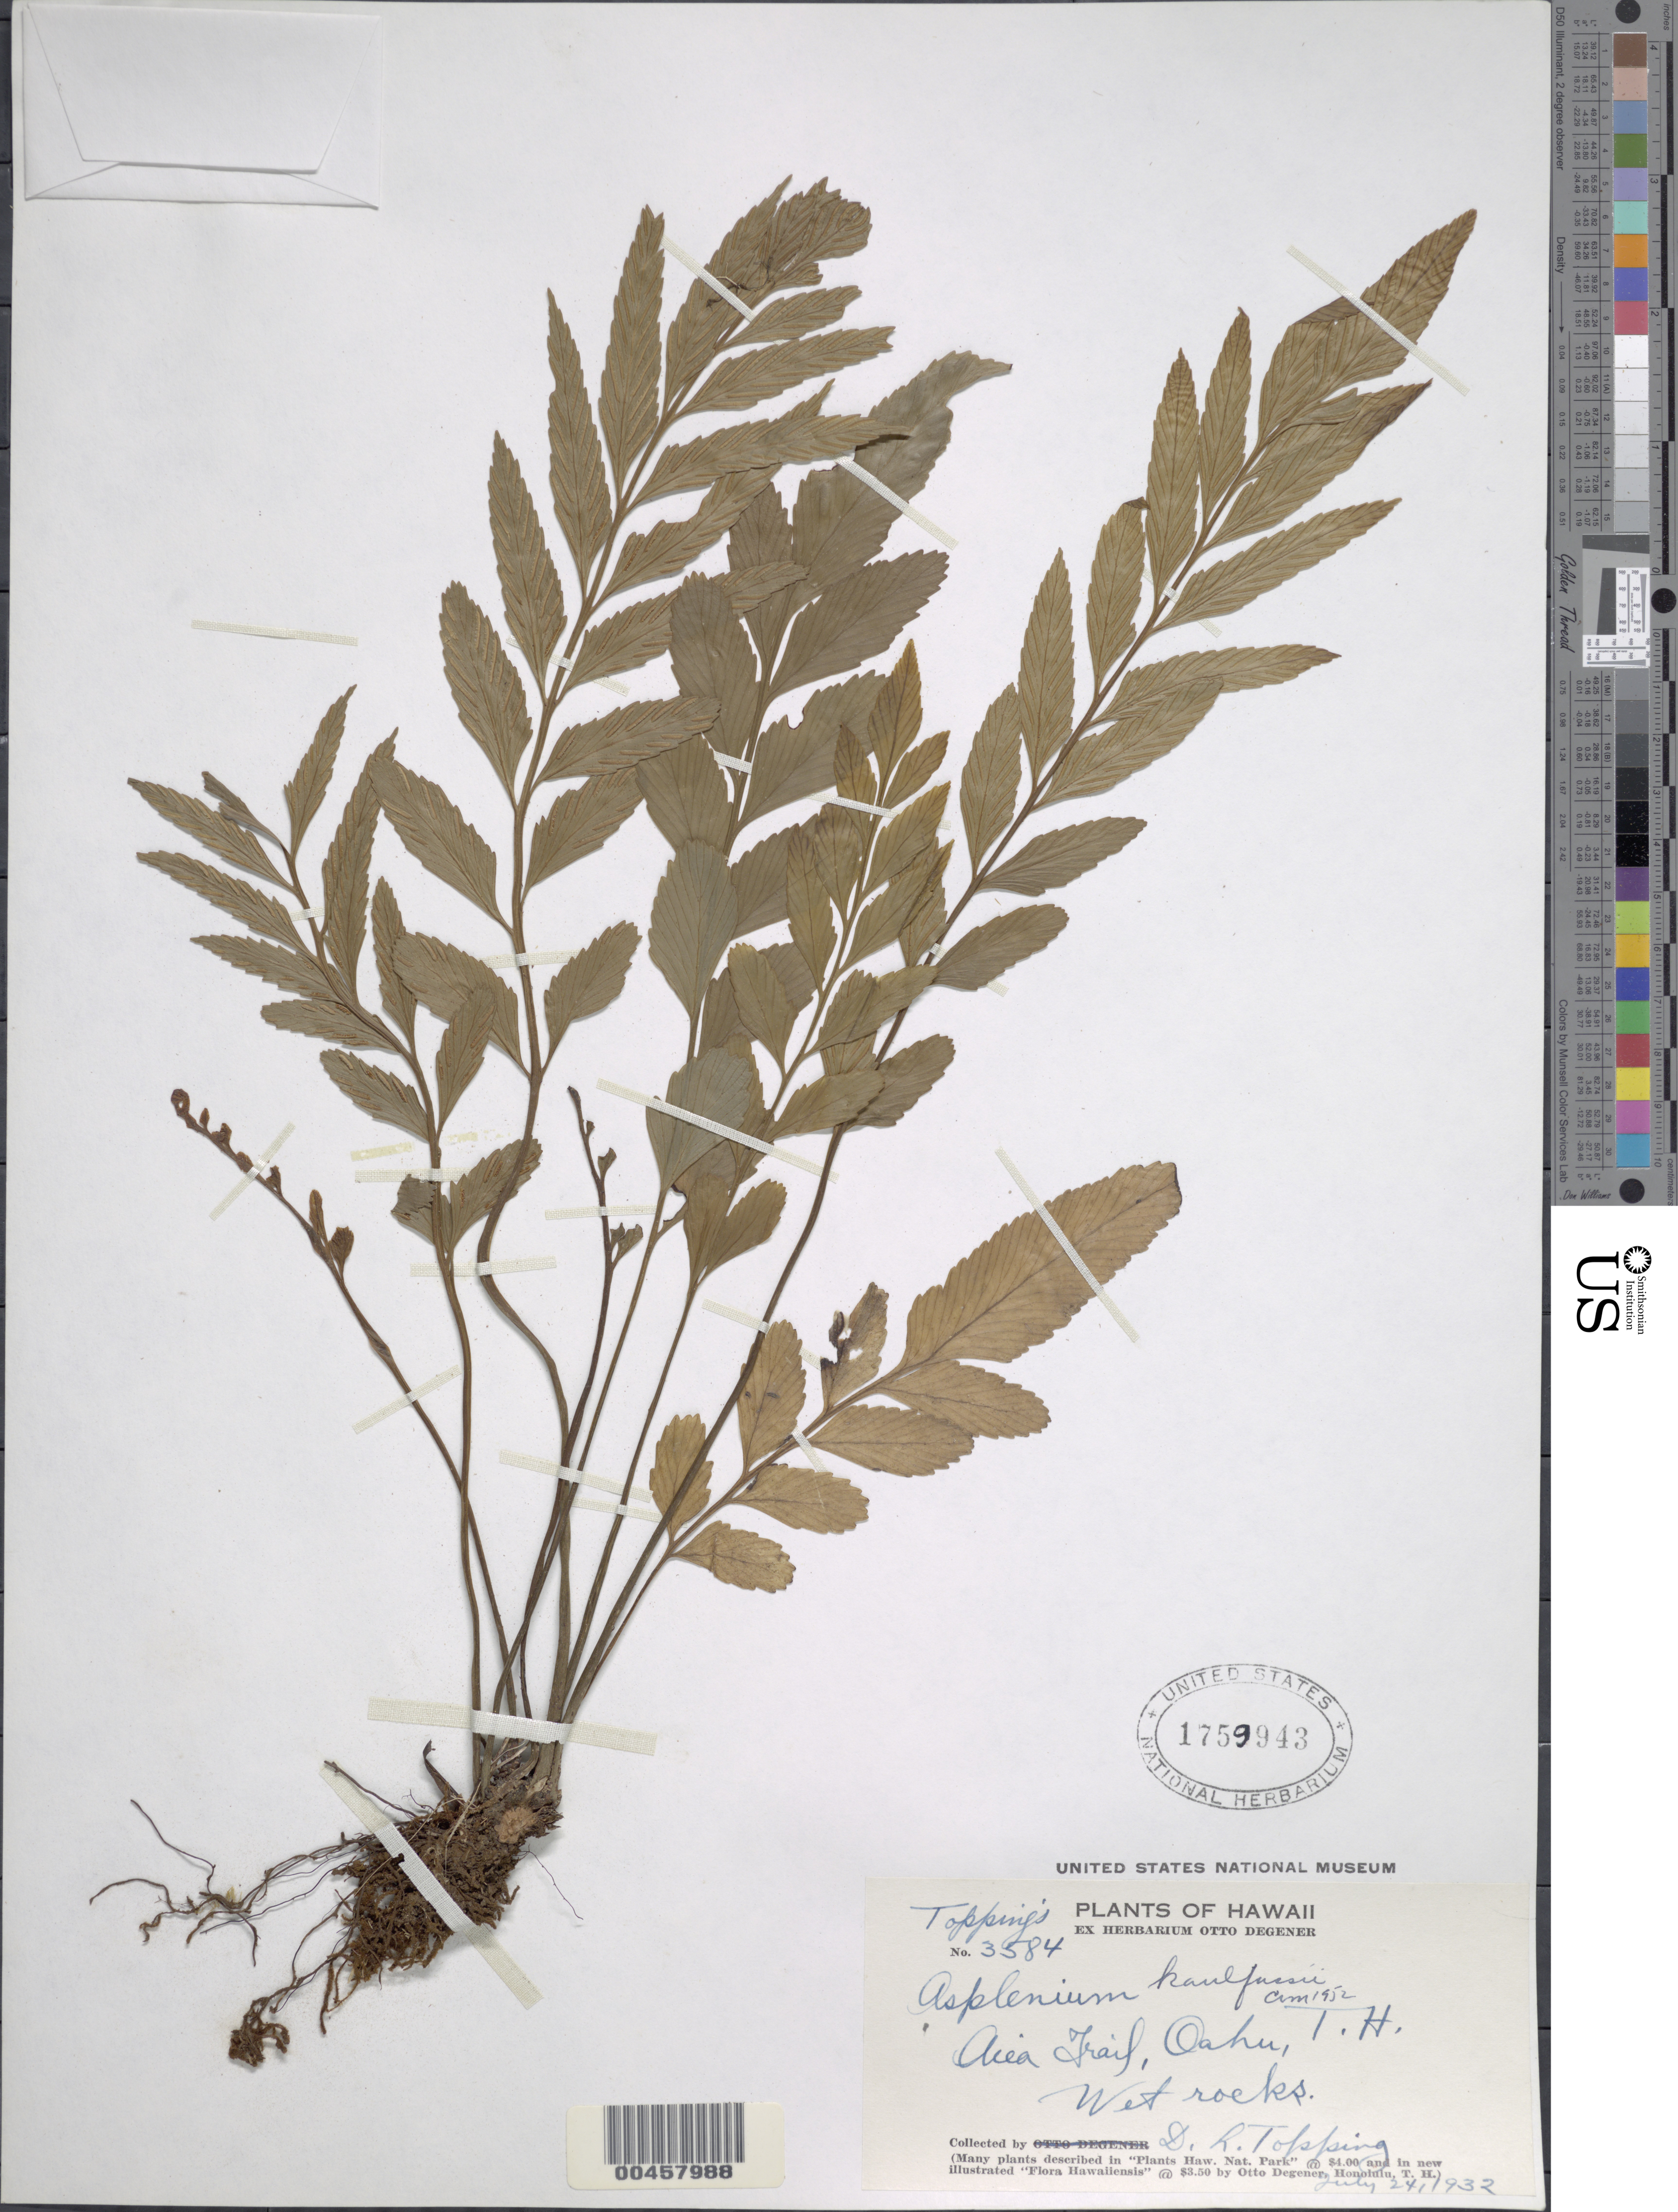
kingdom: Plantae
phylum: Tracheophyta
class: Polypodiopsida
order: Polypodiales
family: Aspleniaceae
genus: Asplenium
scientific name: Asplenium kaulfussii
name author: Schltdl.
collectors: D. L. Topping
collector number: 3584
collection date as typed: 24 Jul 1932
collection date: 1932-07-24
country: United States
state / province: Hawaii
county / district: Honolulu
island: Oahu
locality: Aiea Trail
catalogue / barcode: US 1759943